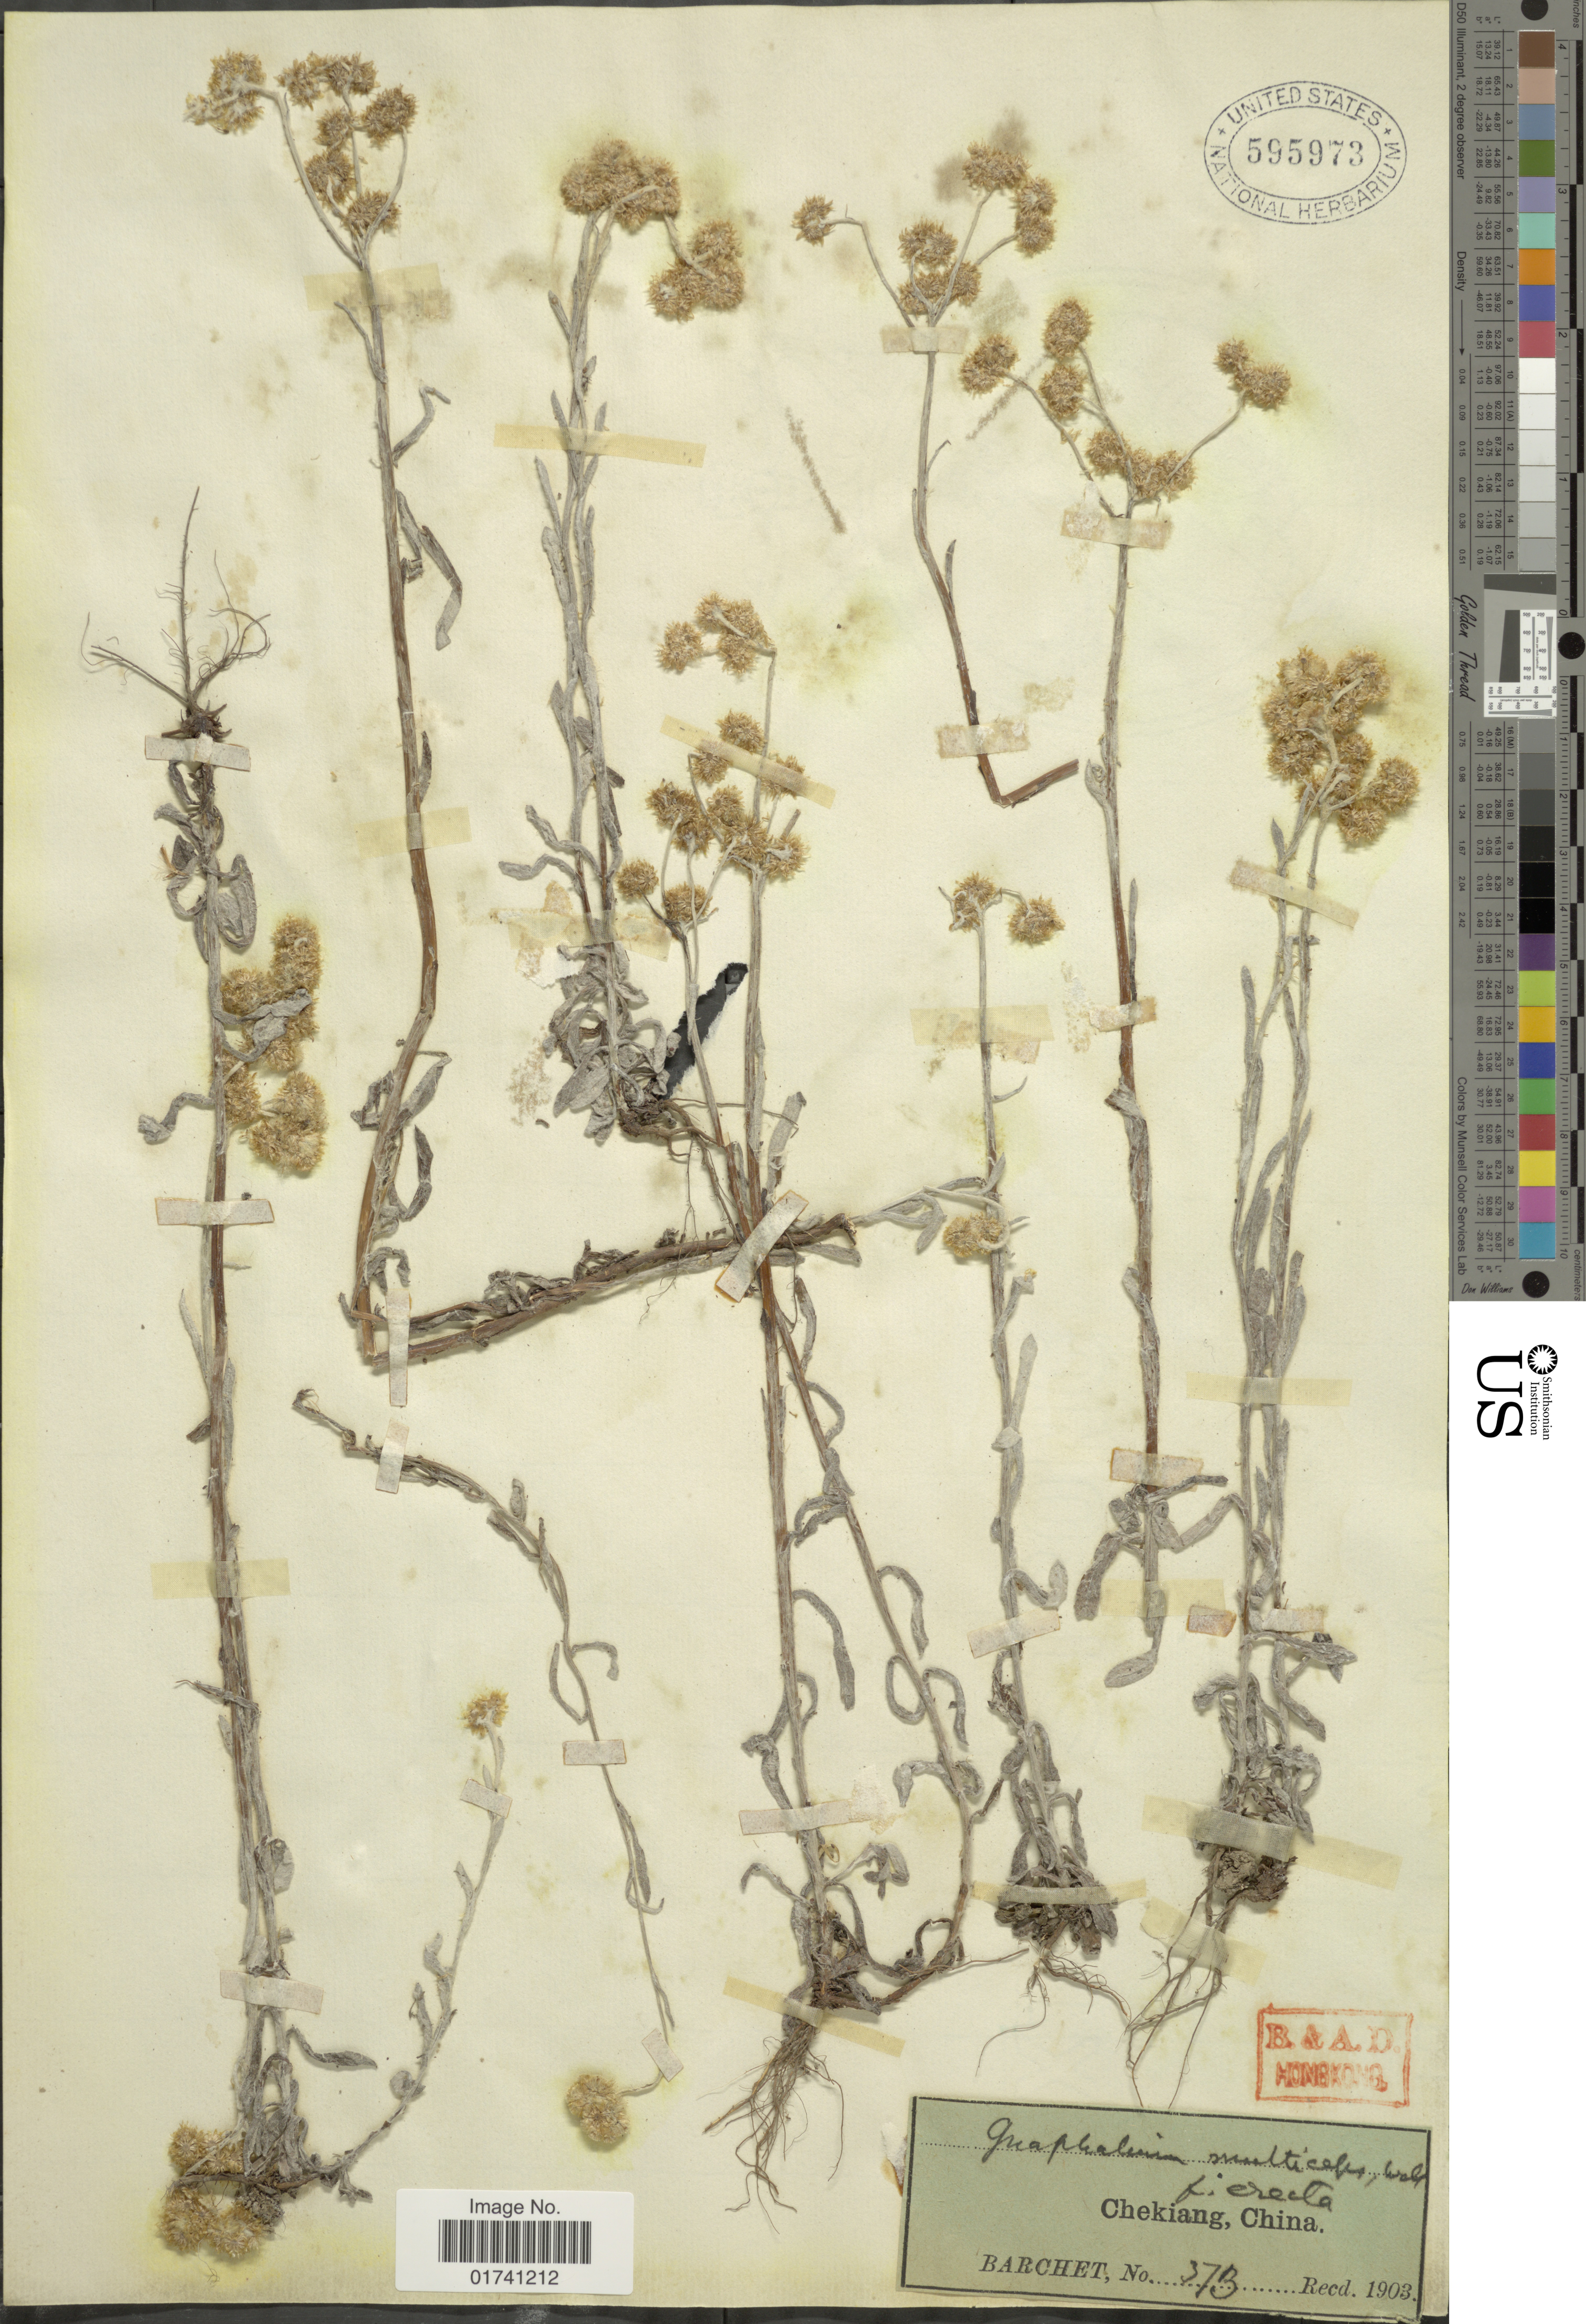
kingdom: Plantae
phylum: Tracheophyta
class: Magnoliopsida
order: Asterales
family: Asteraceae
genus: Laphangium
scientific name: Laphangium affine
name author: (D. Don) Tzvelev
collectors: Barchet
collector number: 373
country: China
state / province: Zhejiang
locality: Chekiang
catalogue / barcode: US 595973